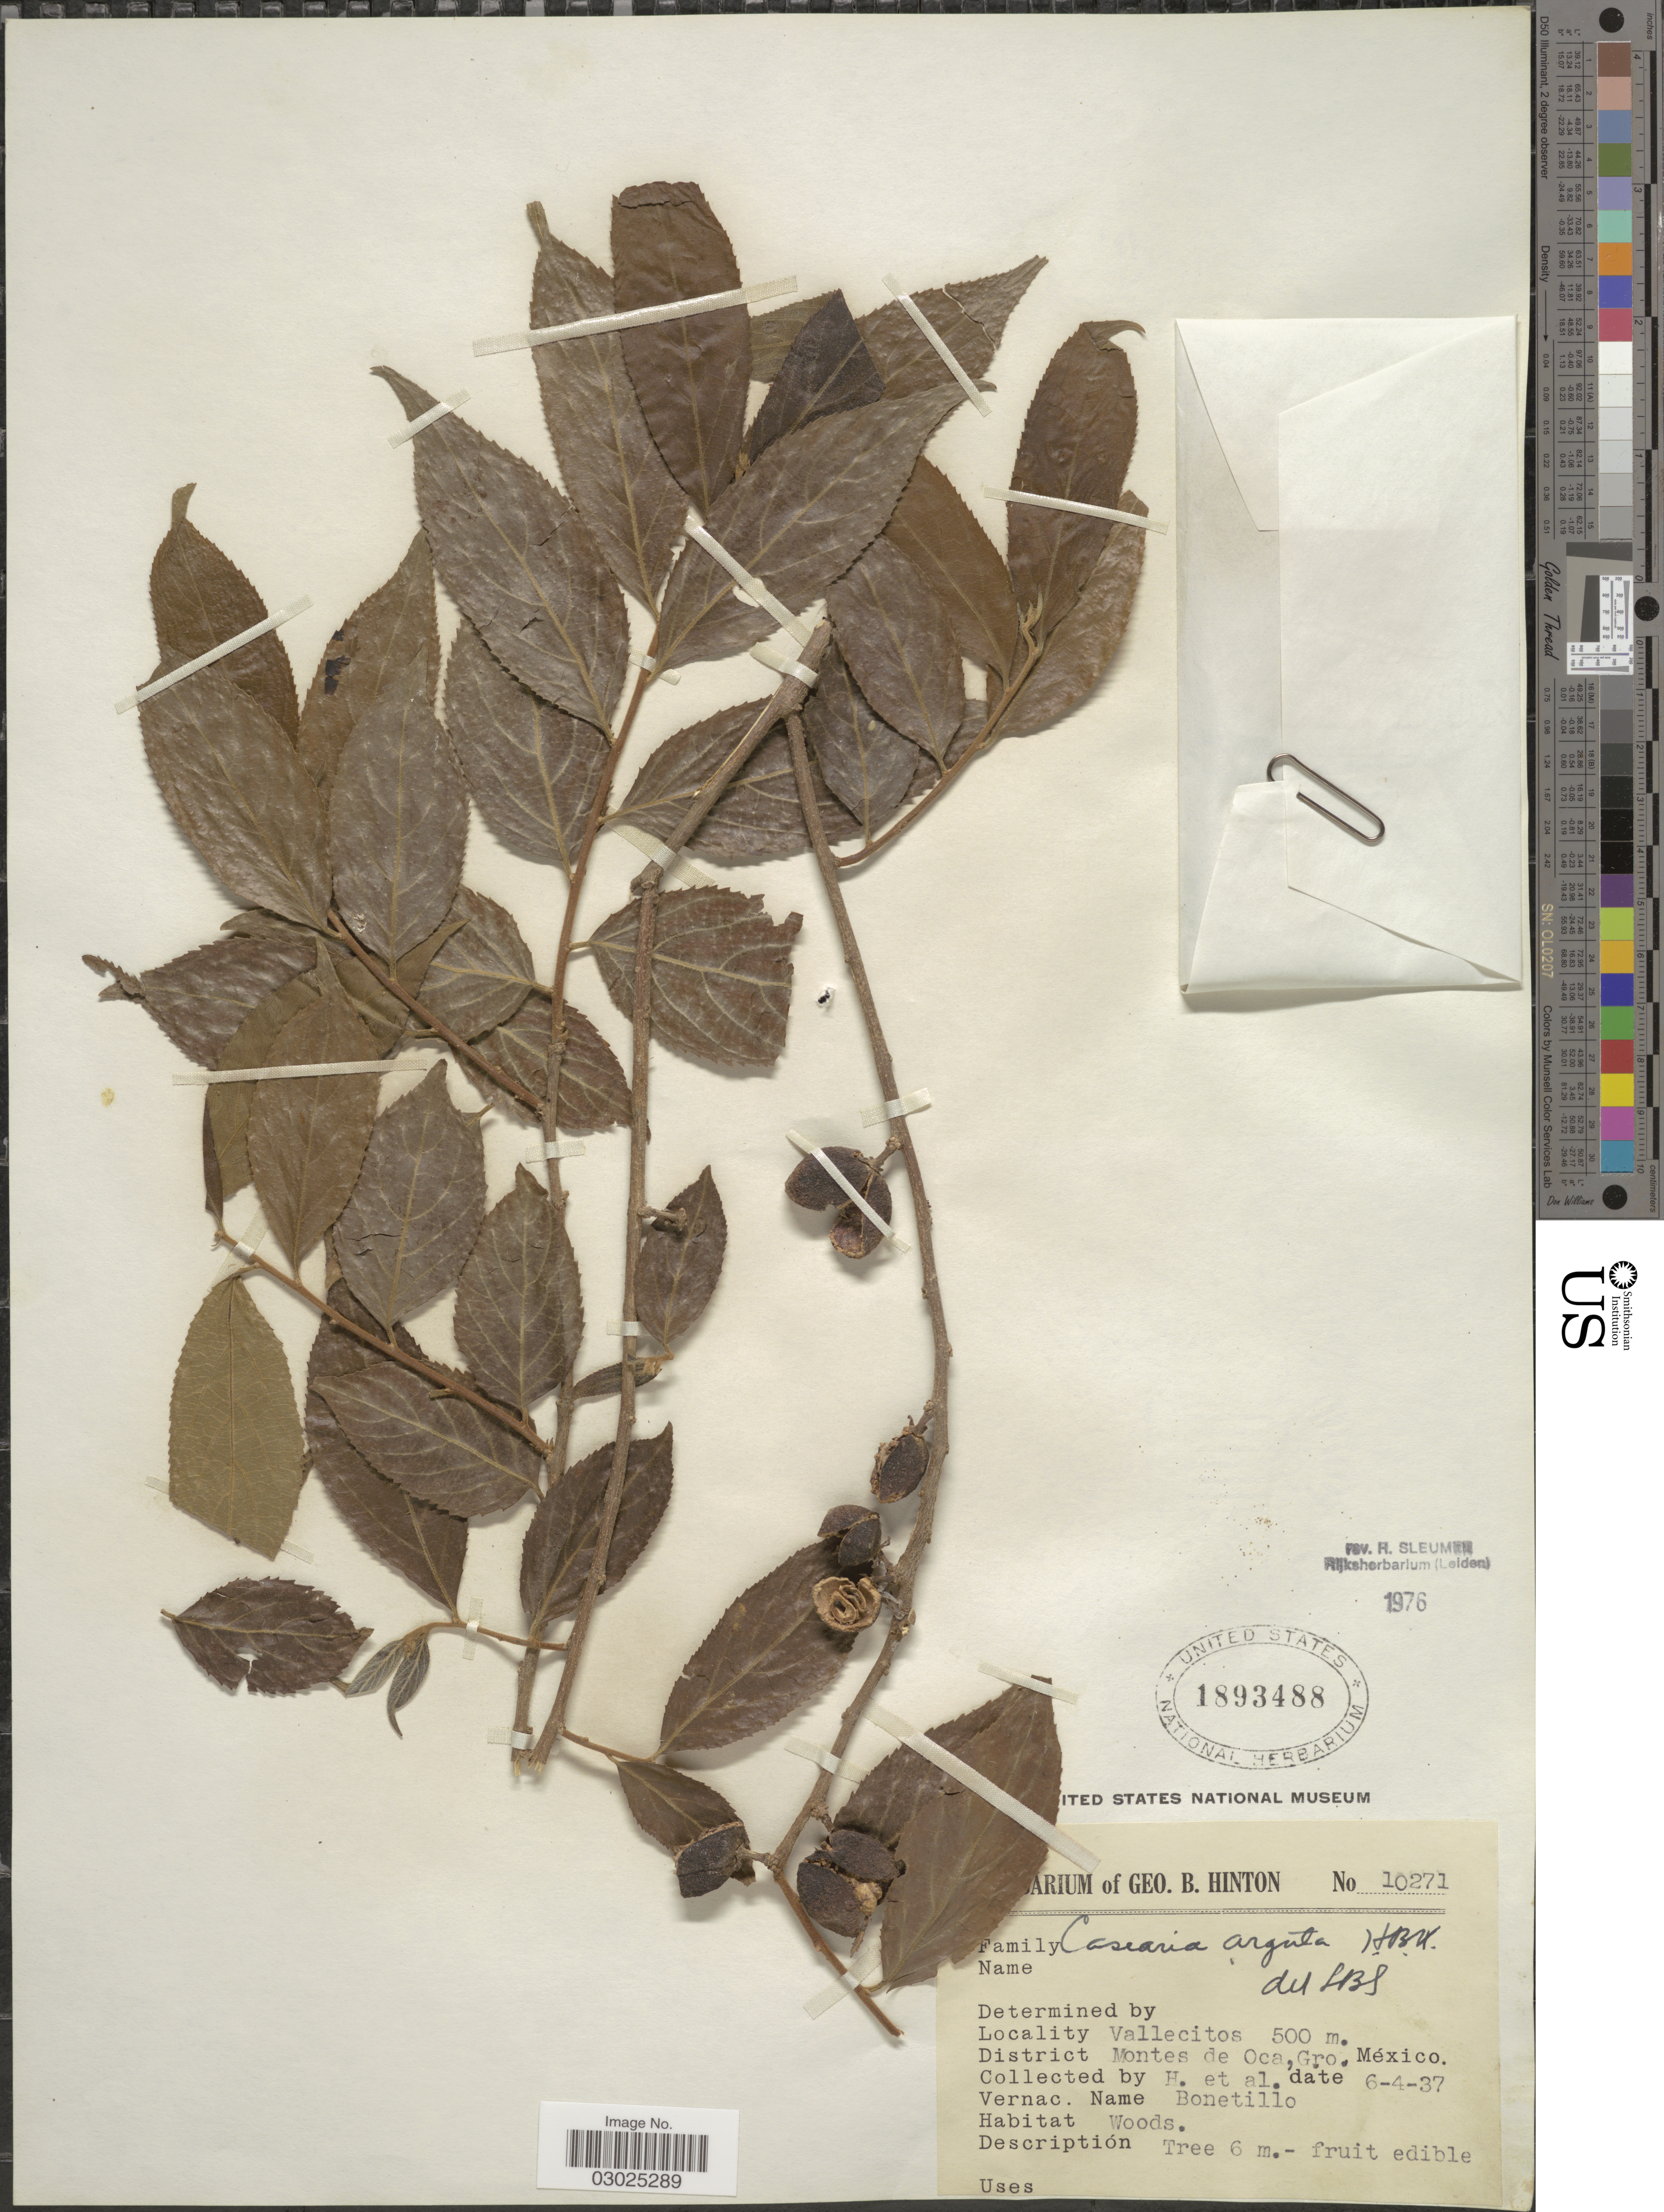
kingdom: Plantae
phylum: Tracheophyta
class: Magnoliopsida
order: Malpighiales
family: Salicaceae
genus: Casearia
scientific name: Casearia arguta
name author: Kunth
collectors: G. B. Hinton & et al.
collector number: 10271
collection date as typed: Transcribed d/m/y: 6/4/37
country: Mexico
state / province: Guerrero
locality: Vallecitos. District Montes de Oca.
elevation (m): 500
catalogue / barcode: US 1893488